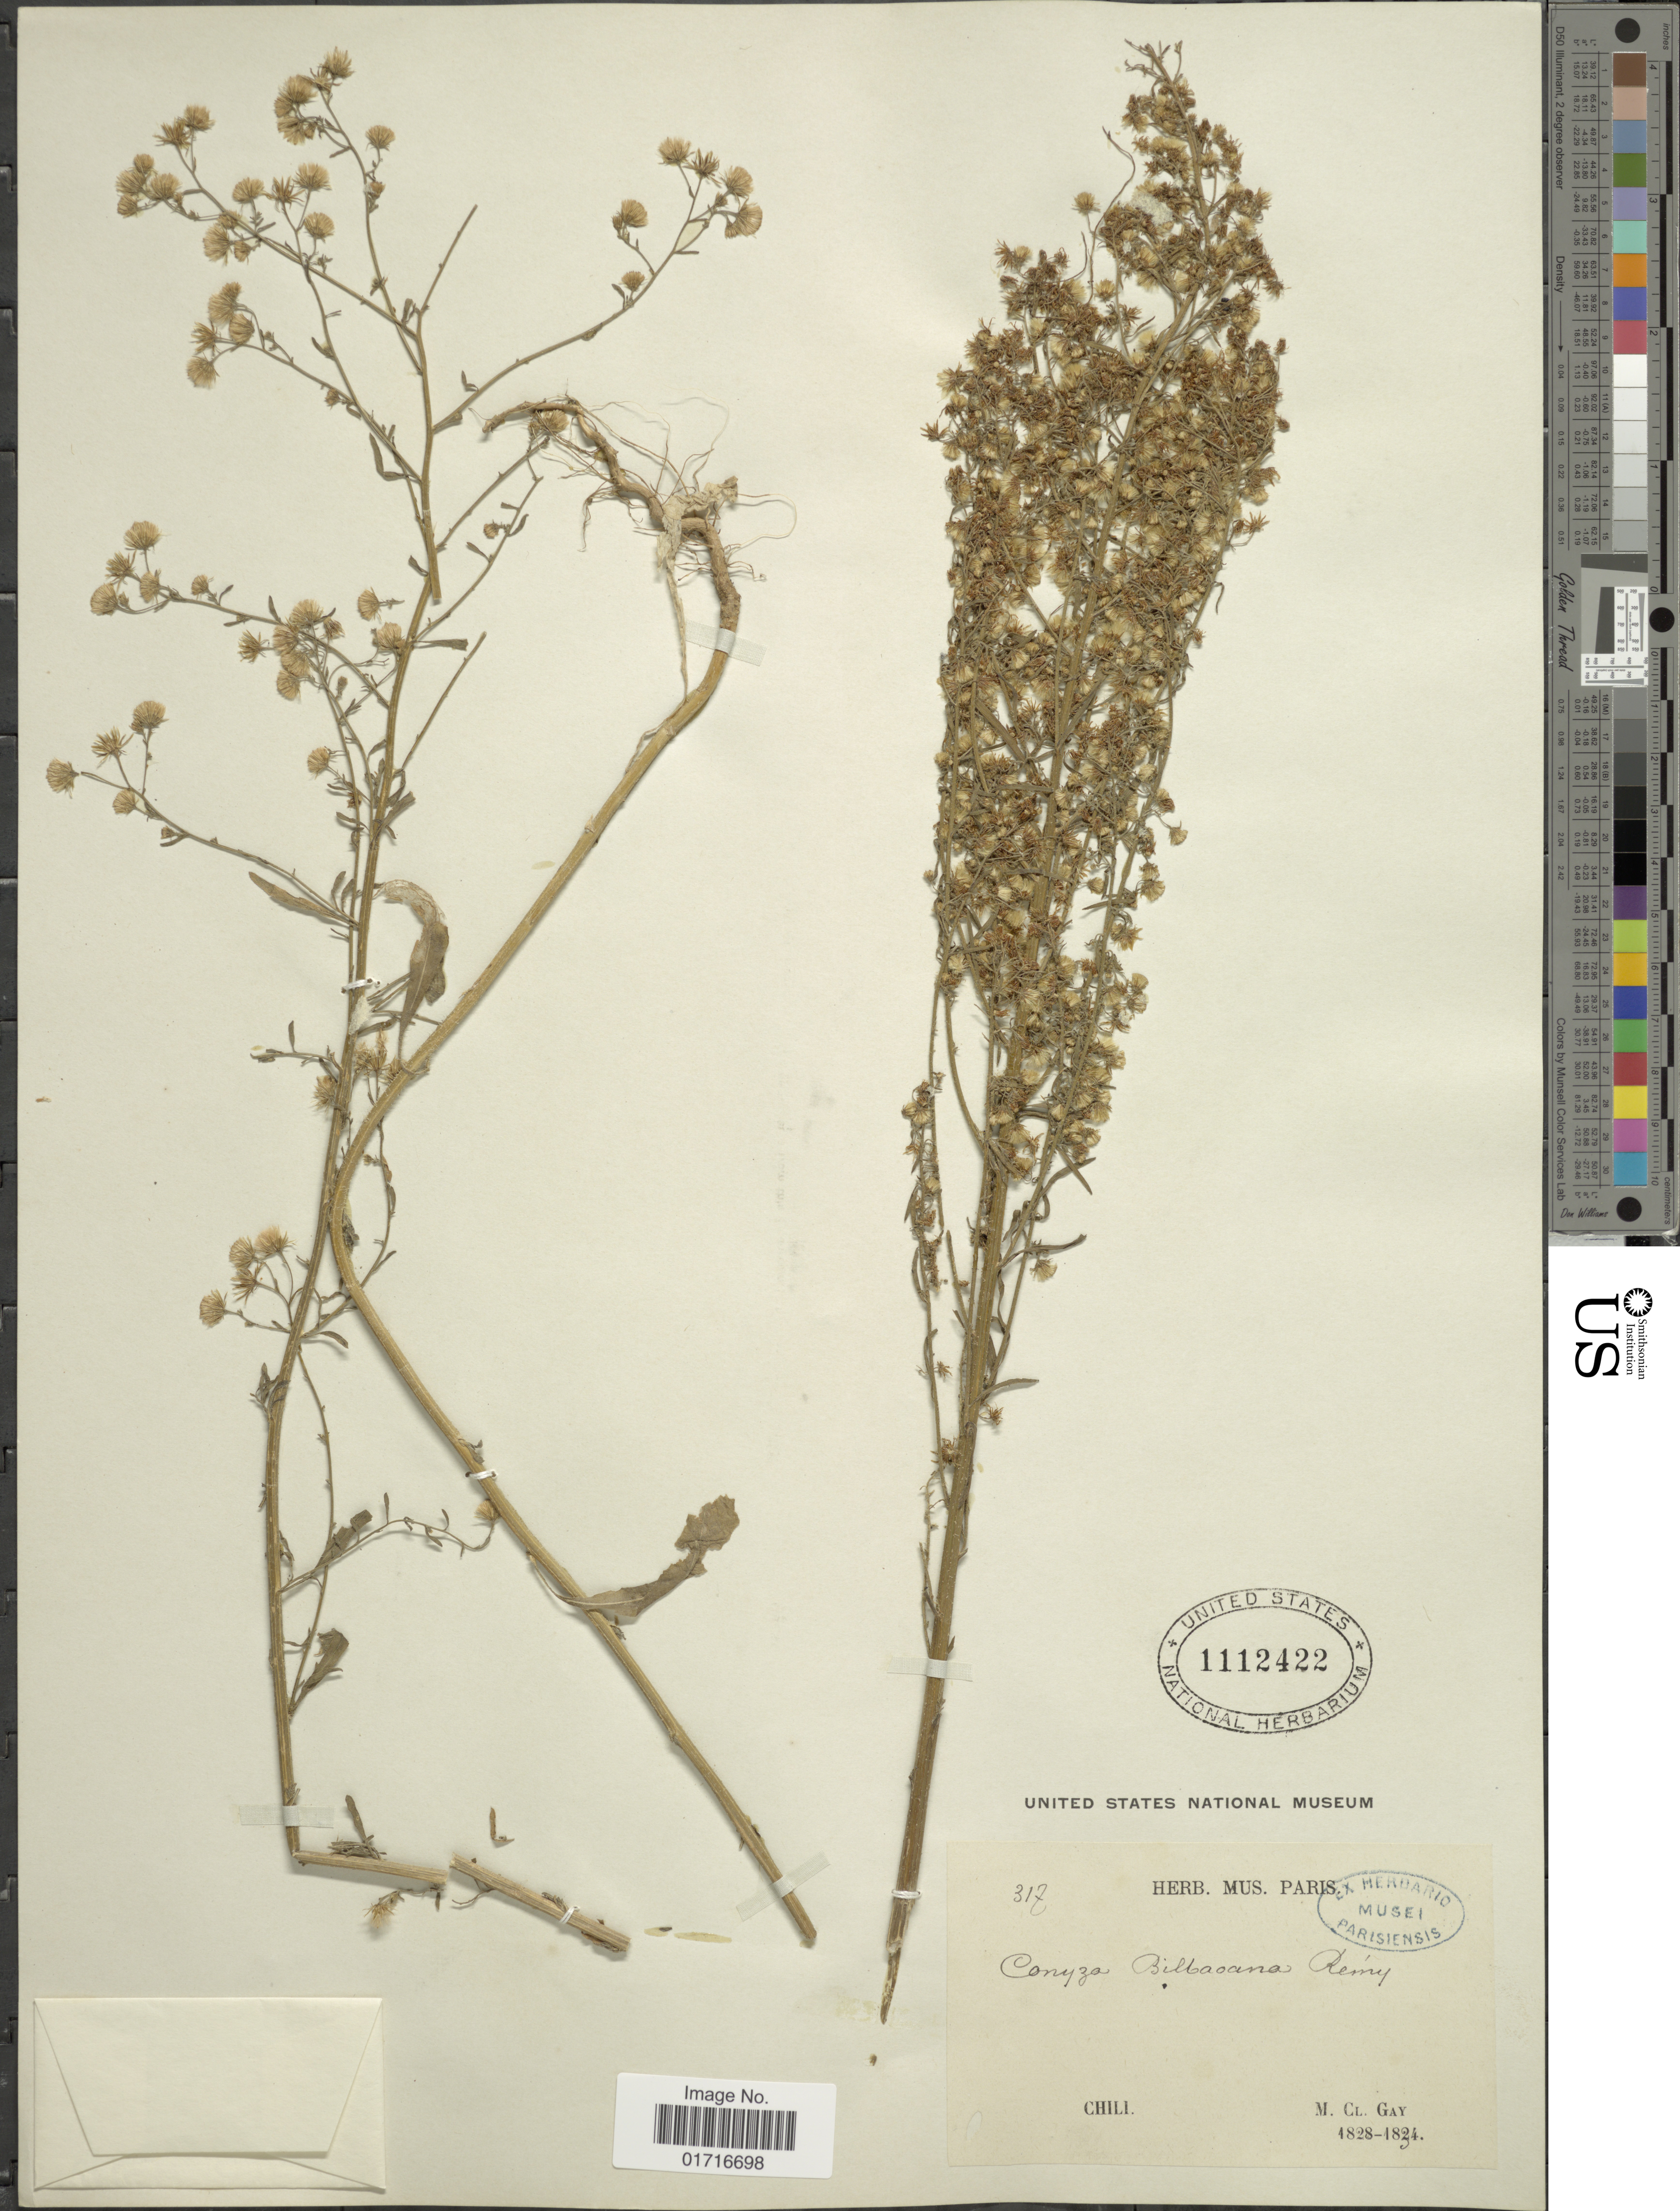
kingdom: Plantae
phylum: Tracheophyta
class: Magnoliopsida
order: Asterales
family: Asteraceae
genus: Conyza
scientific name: Conyza bilbaoana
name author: J. Rémy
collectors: M. Gay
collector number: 317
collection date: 1828/1834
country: Chile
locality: Chili.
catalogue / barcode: US 1112422